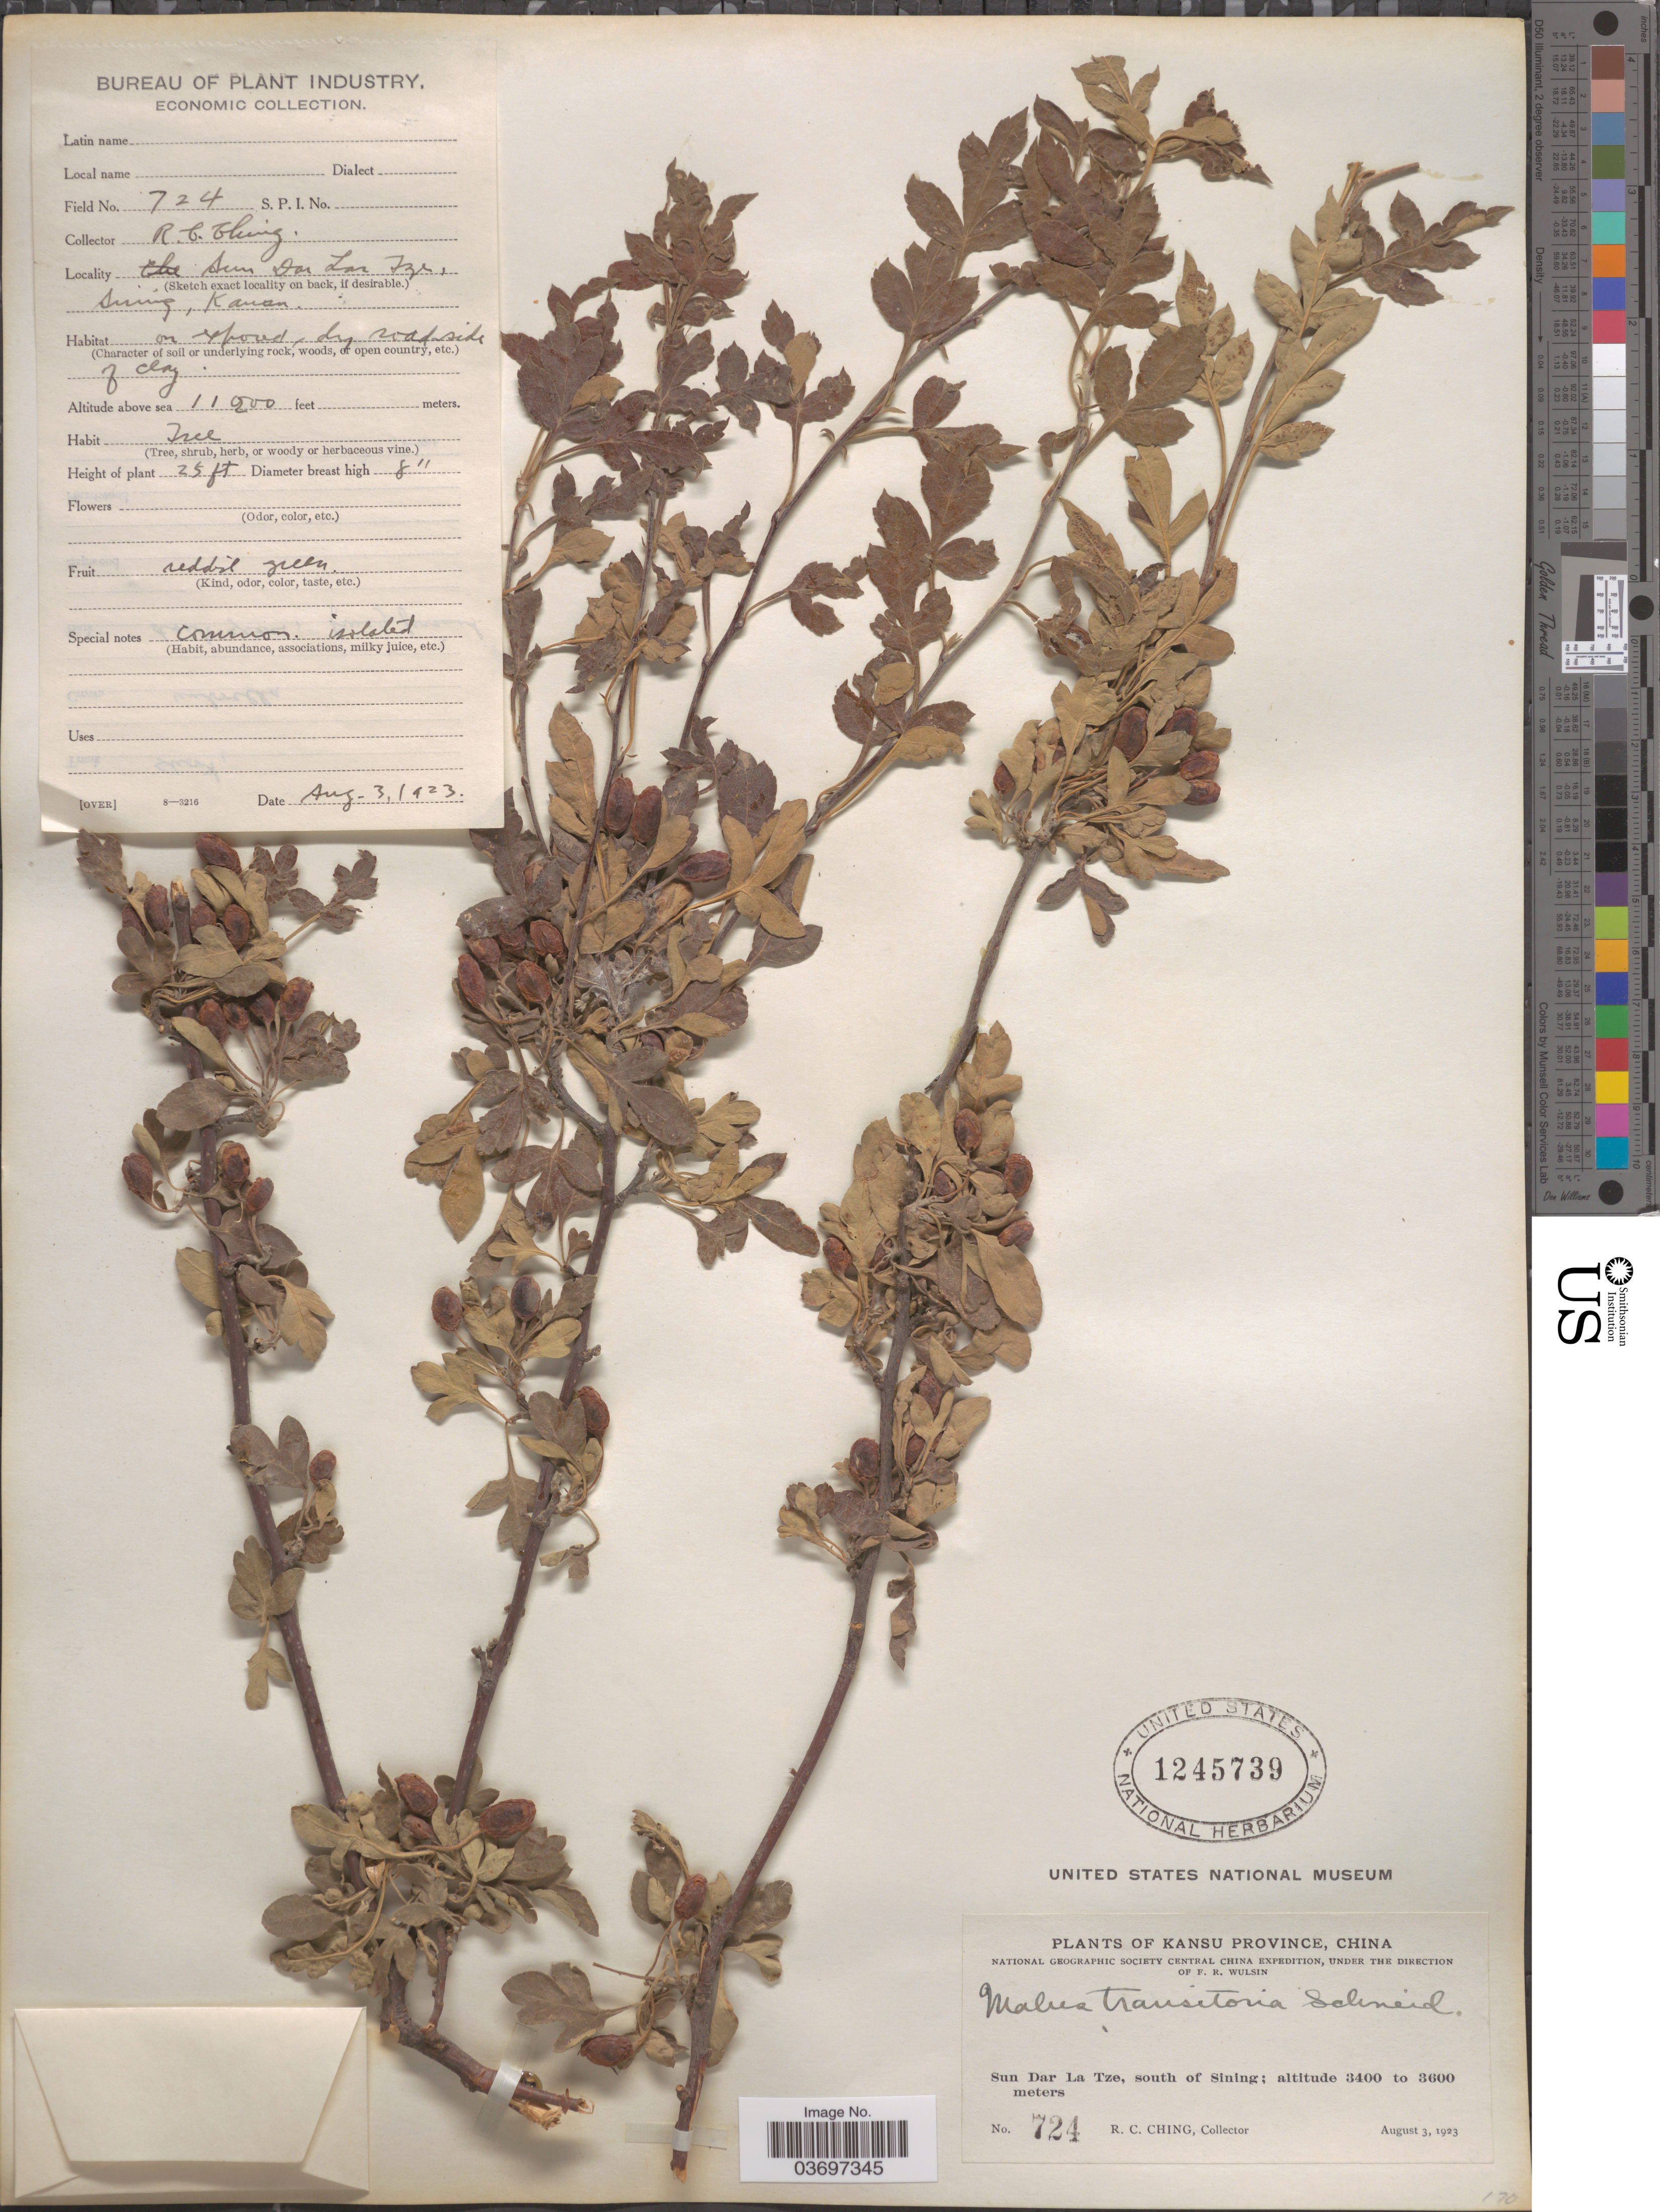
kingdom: Plantae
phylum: Tracheophyta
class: Magnoliopsida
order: Rosales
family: Rosaceae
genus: Malus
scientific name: Malus transitoria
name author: (Batalin) C.K. Schneid.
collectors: R. C. Ching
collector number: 724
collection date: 1923-08-03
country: China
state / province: Gansu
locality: Kansu Province. Sun Dar La Tze, south of Sining.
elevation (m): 3414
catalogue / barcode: US 1245739